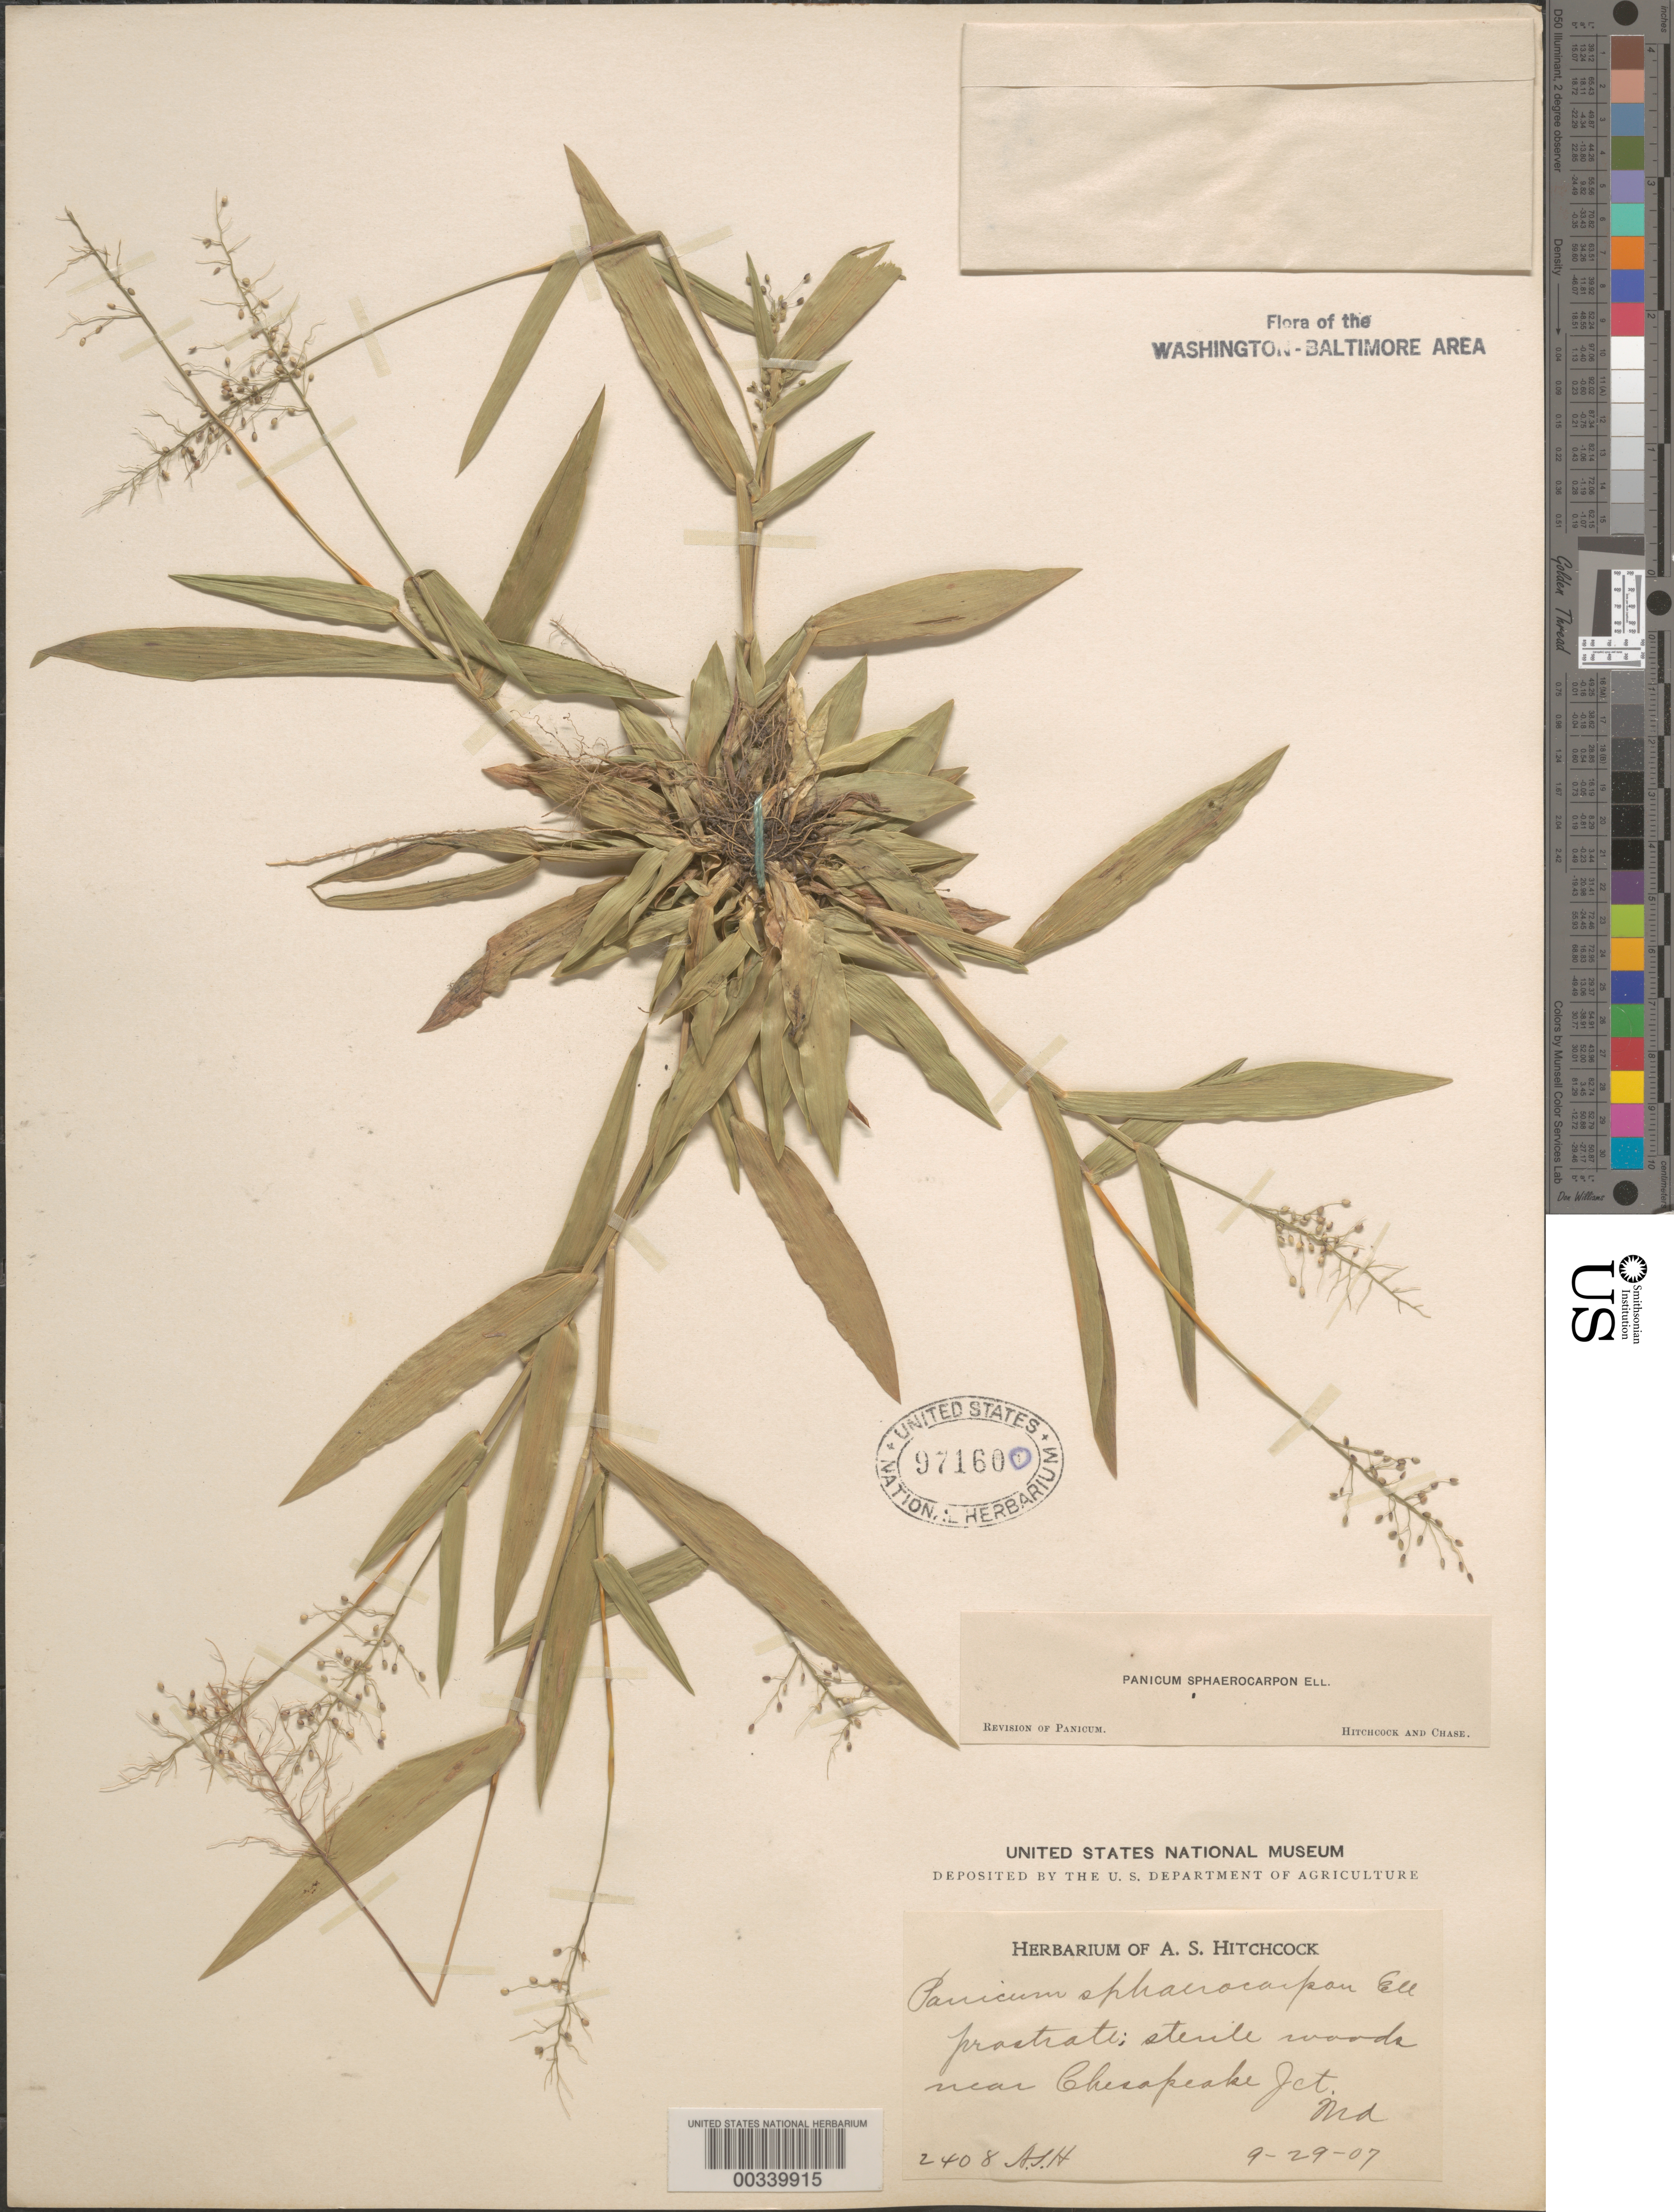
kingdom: Plantae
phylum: Tracheophyta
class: Liliopsida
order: Poales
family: Poaceae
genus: Dichanthelium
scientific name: Dichanthelium sphaerocarpon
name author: (Elliott) Gould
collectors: A. S. Hitchcock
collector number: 2408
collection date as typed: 29 Sep 1907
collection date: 1907-09-29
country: United States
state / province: Maryland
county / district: Prince George's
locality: Near Chesapeake Junction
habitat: Sterile woods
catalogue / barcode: US 971600